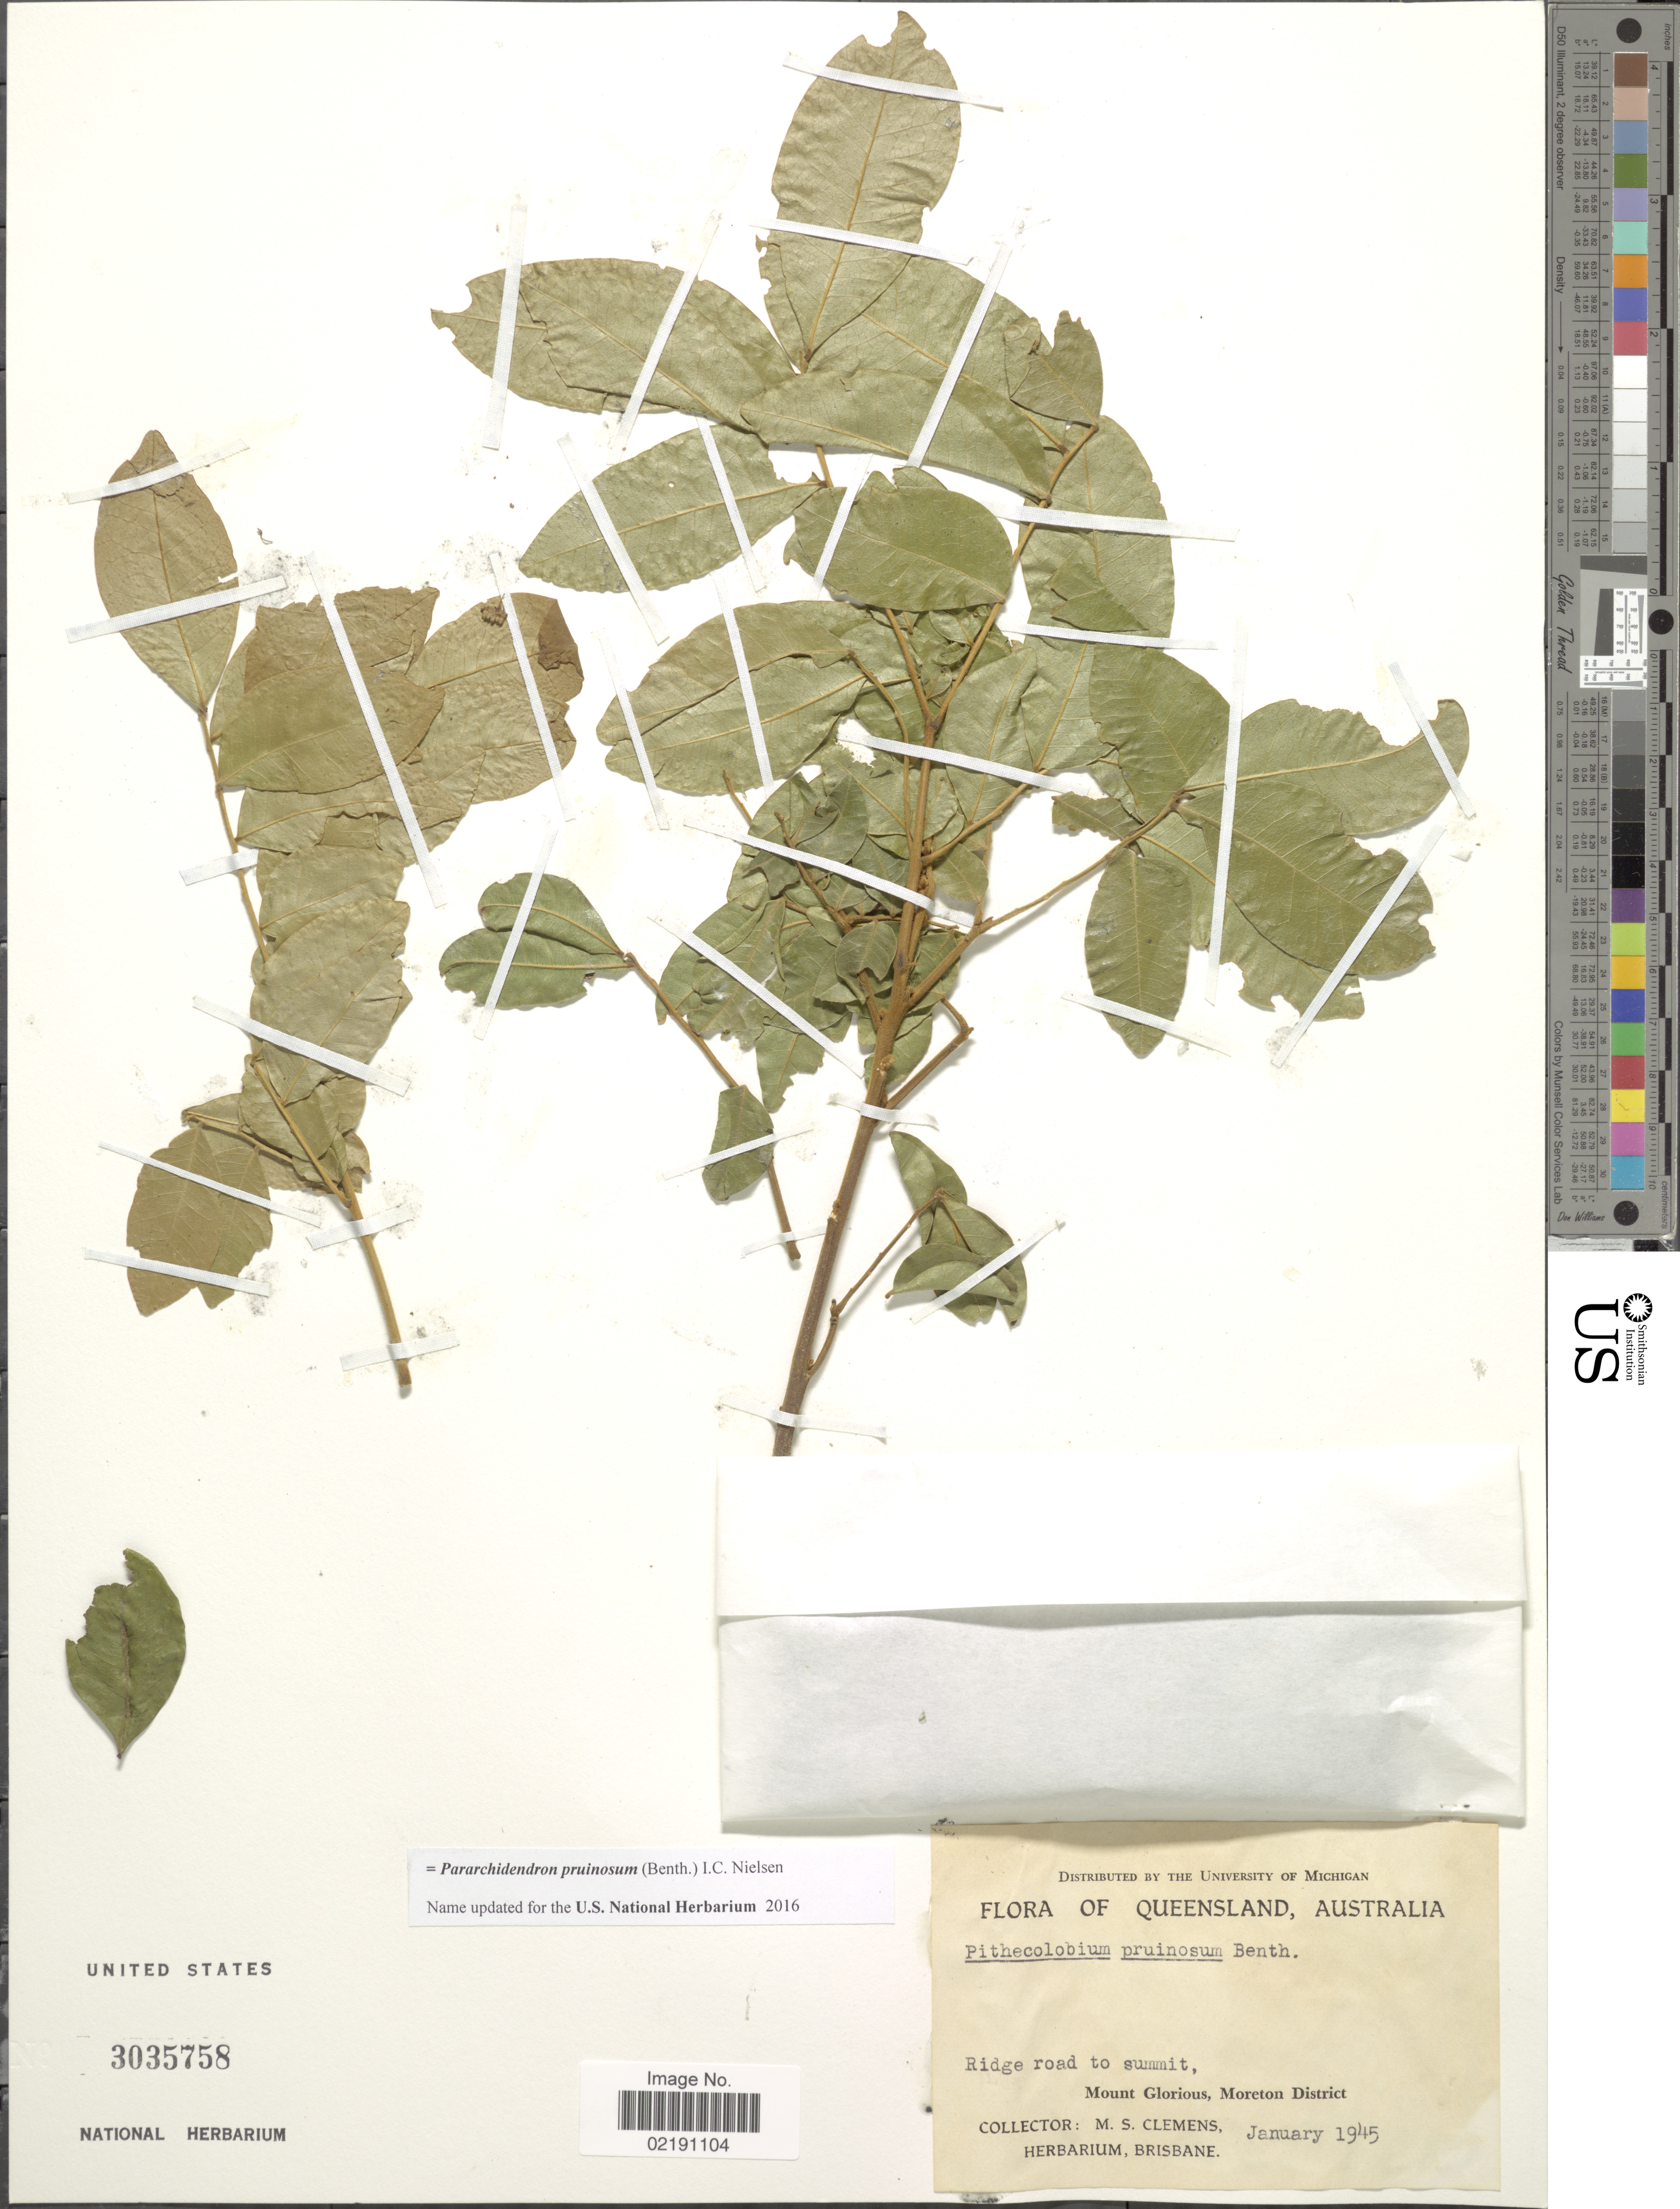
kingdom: Plantae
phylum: Tracheophyta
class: Magnoliopsida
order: Fabales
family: Fabaceae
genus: Pararchidendron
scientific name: Pararchidendron pruinosum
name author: (Benth.) I.C. Nielsen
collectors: M. S. Clemens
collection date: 1945-01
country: Australia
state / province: Queensland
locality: Queensland, Australia. Ridge road to summit, Mount Glorious, Moreton District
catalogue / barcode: US 3035758